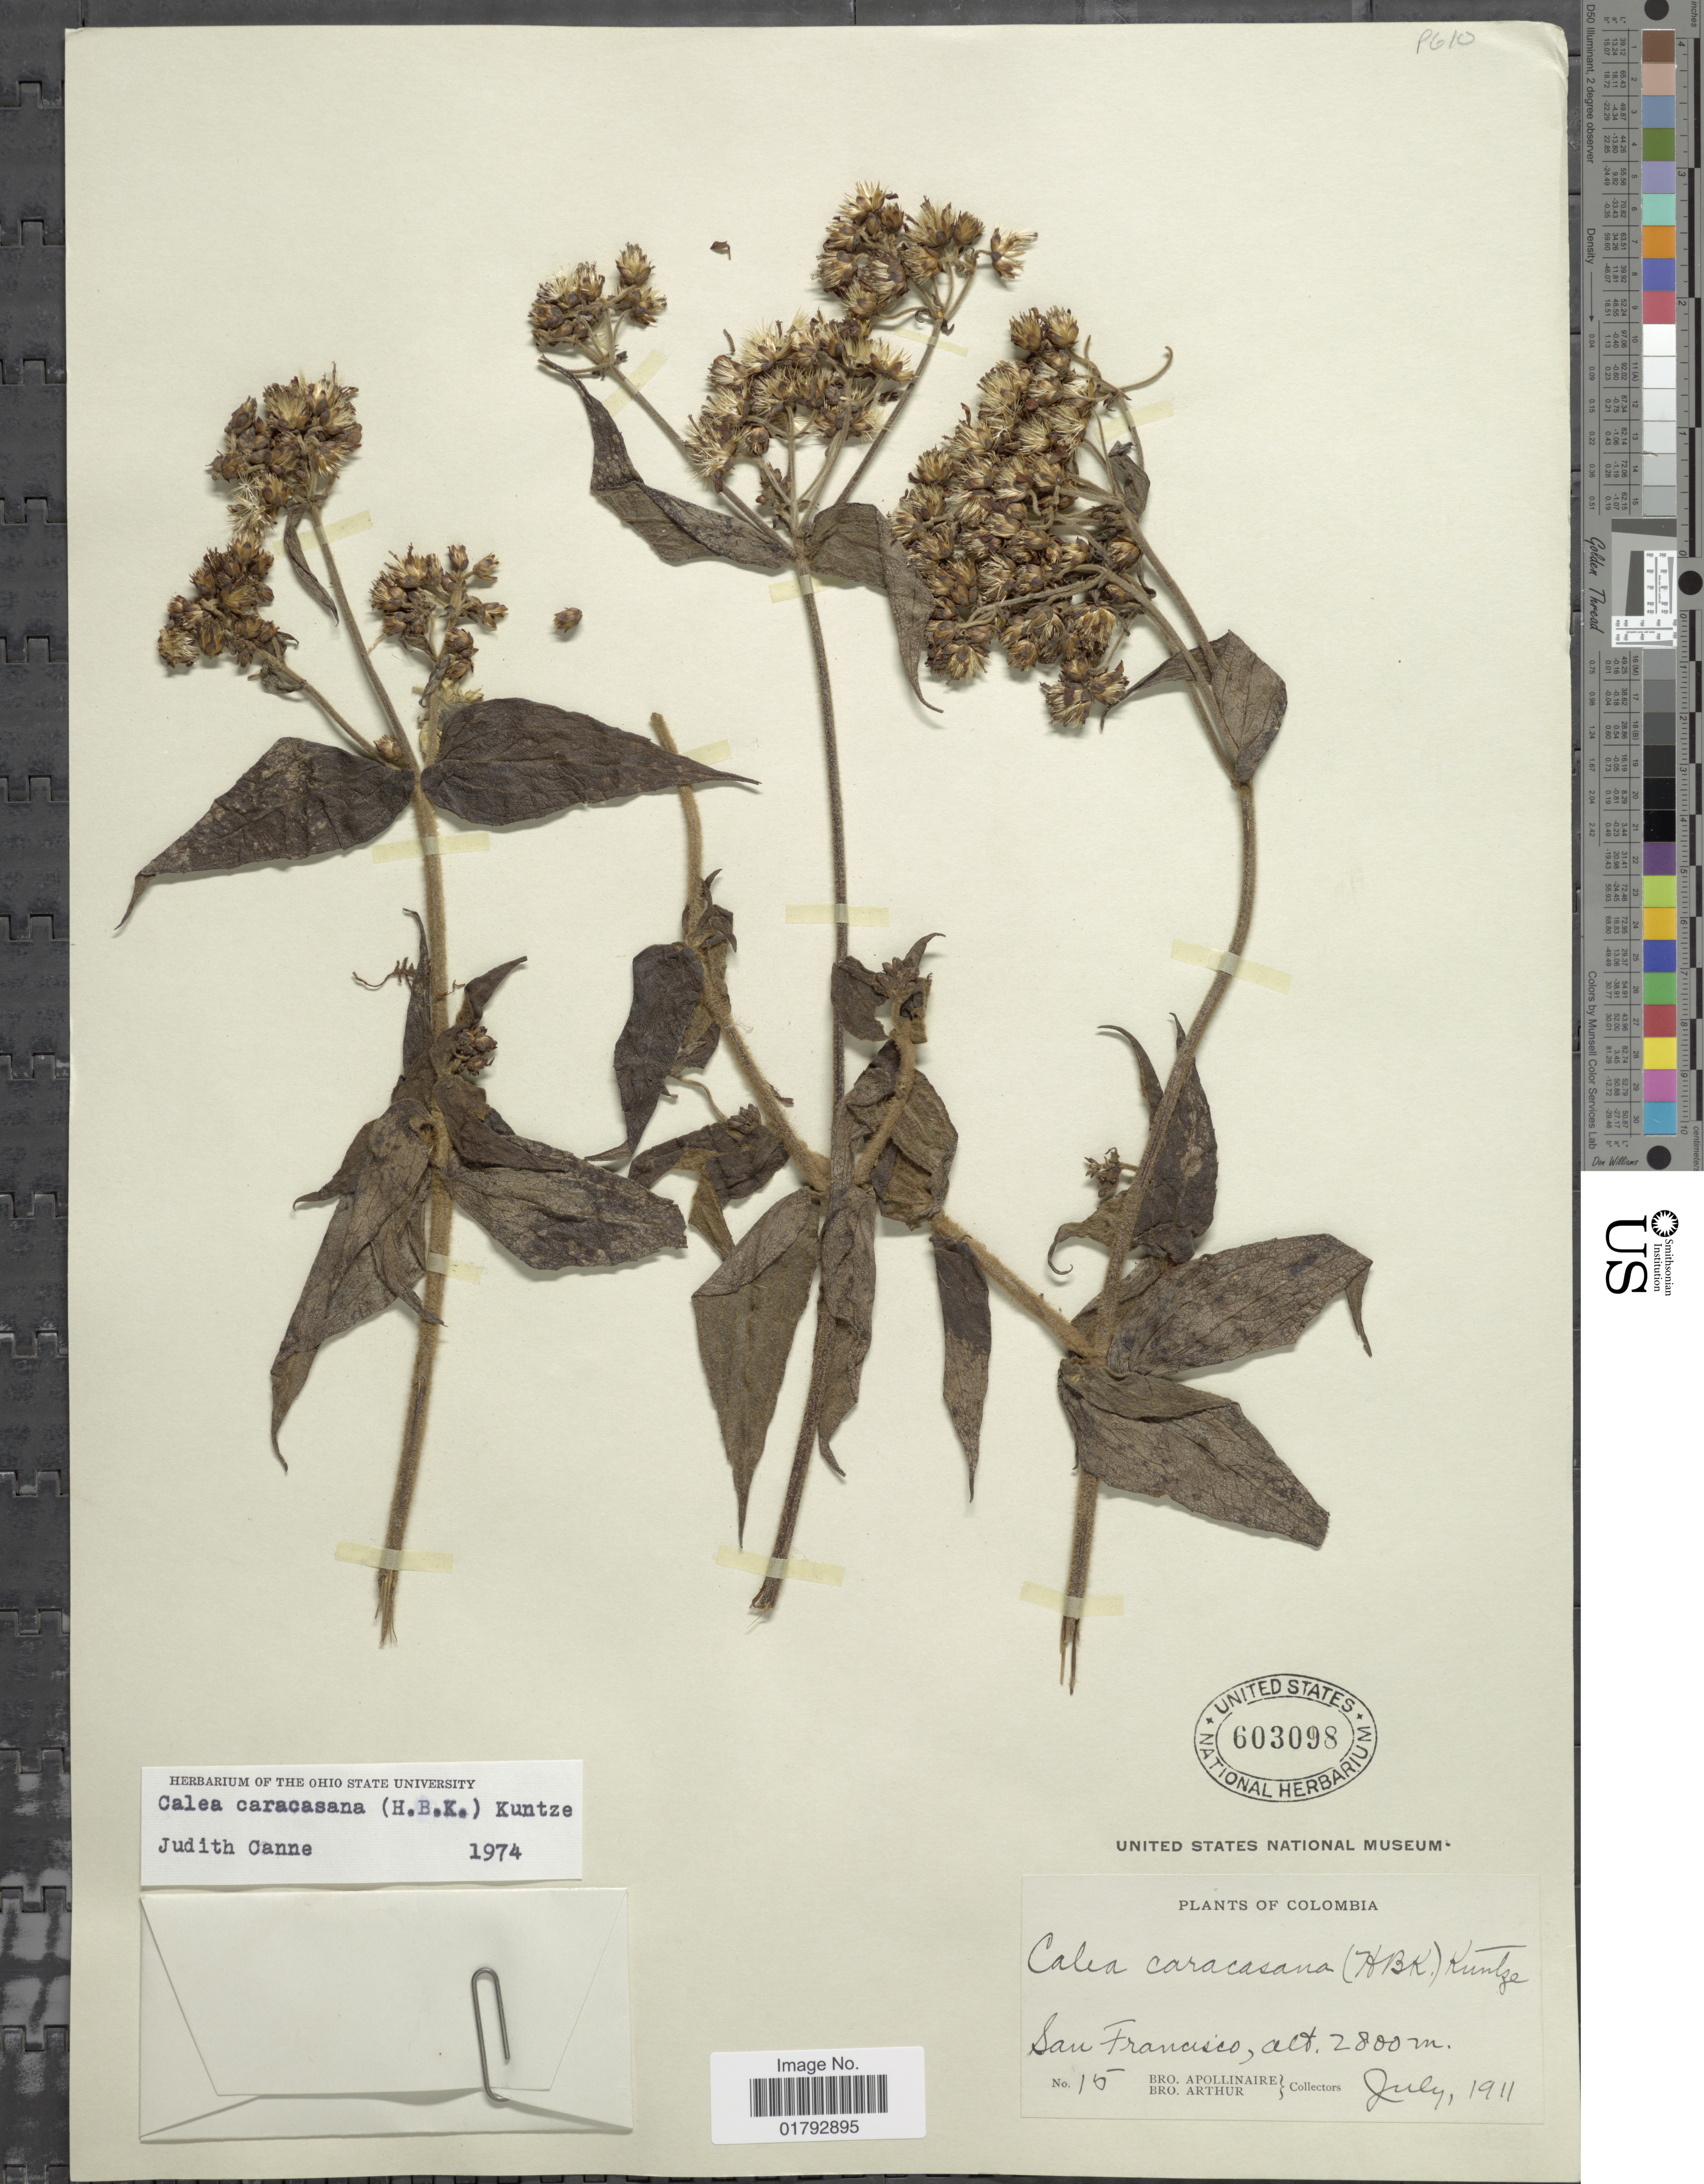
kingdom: Plantae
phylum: Tracheophyta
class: Magnoliopsida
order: Asterales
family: Asteraceae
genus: Alloispermum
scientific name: Alloispermum caracasanum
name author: (Kunth) H. Rob.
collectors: Bro. Apollinaire & Bro. Arthur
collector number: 15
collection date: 1911-07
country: Colombia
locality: San Francisco.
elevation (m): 2800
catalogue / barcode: US 603098